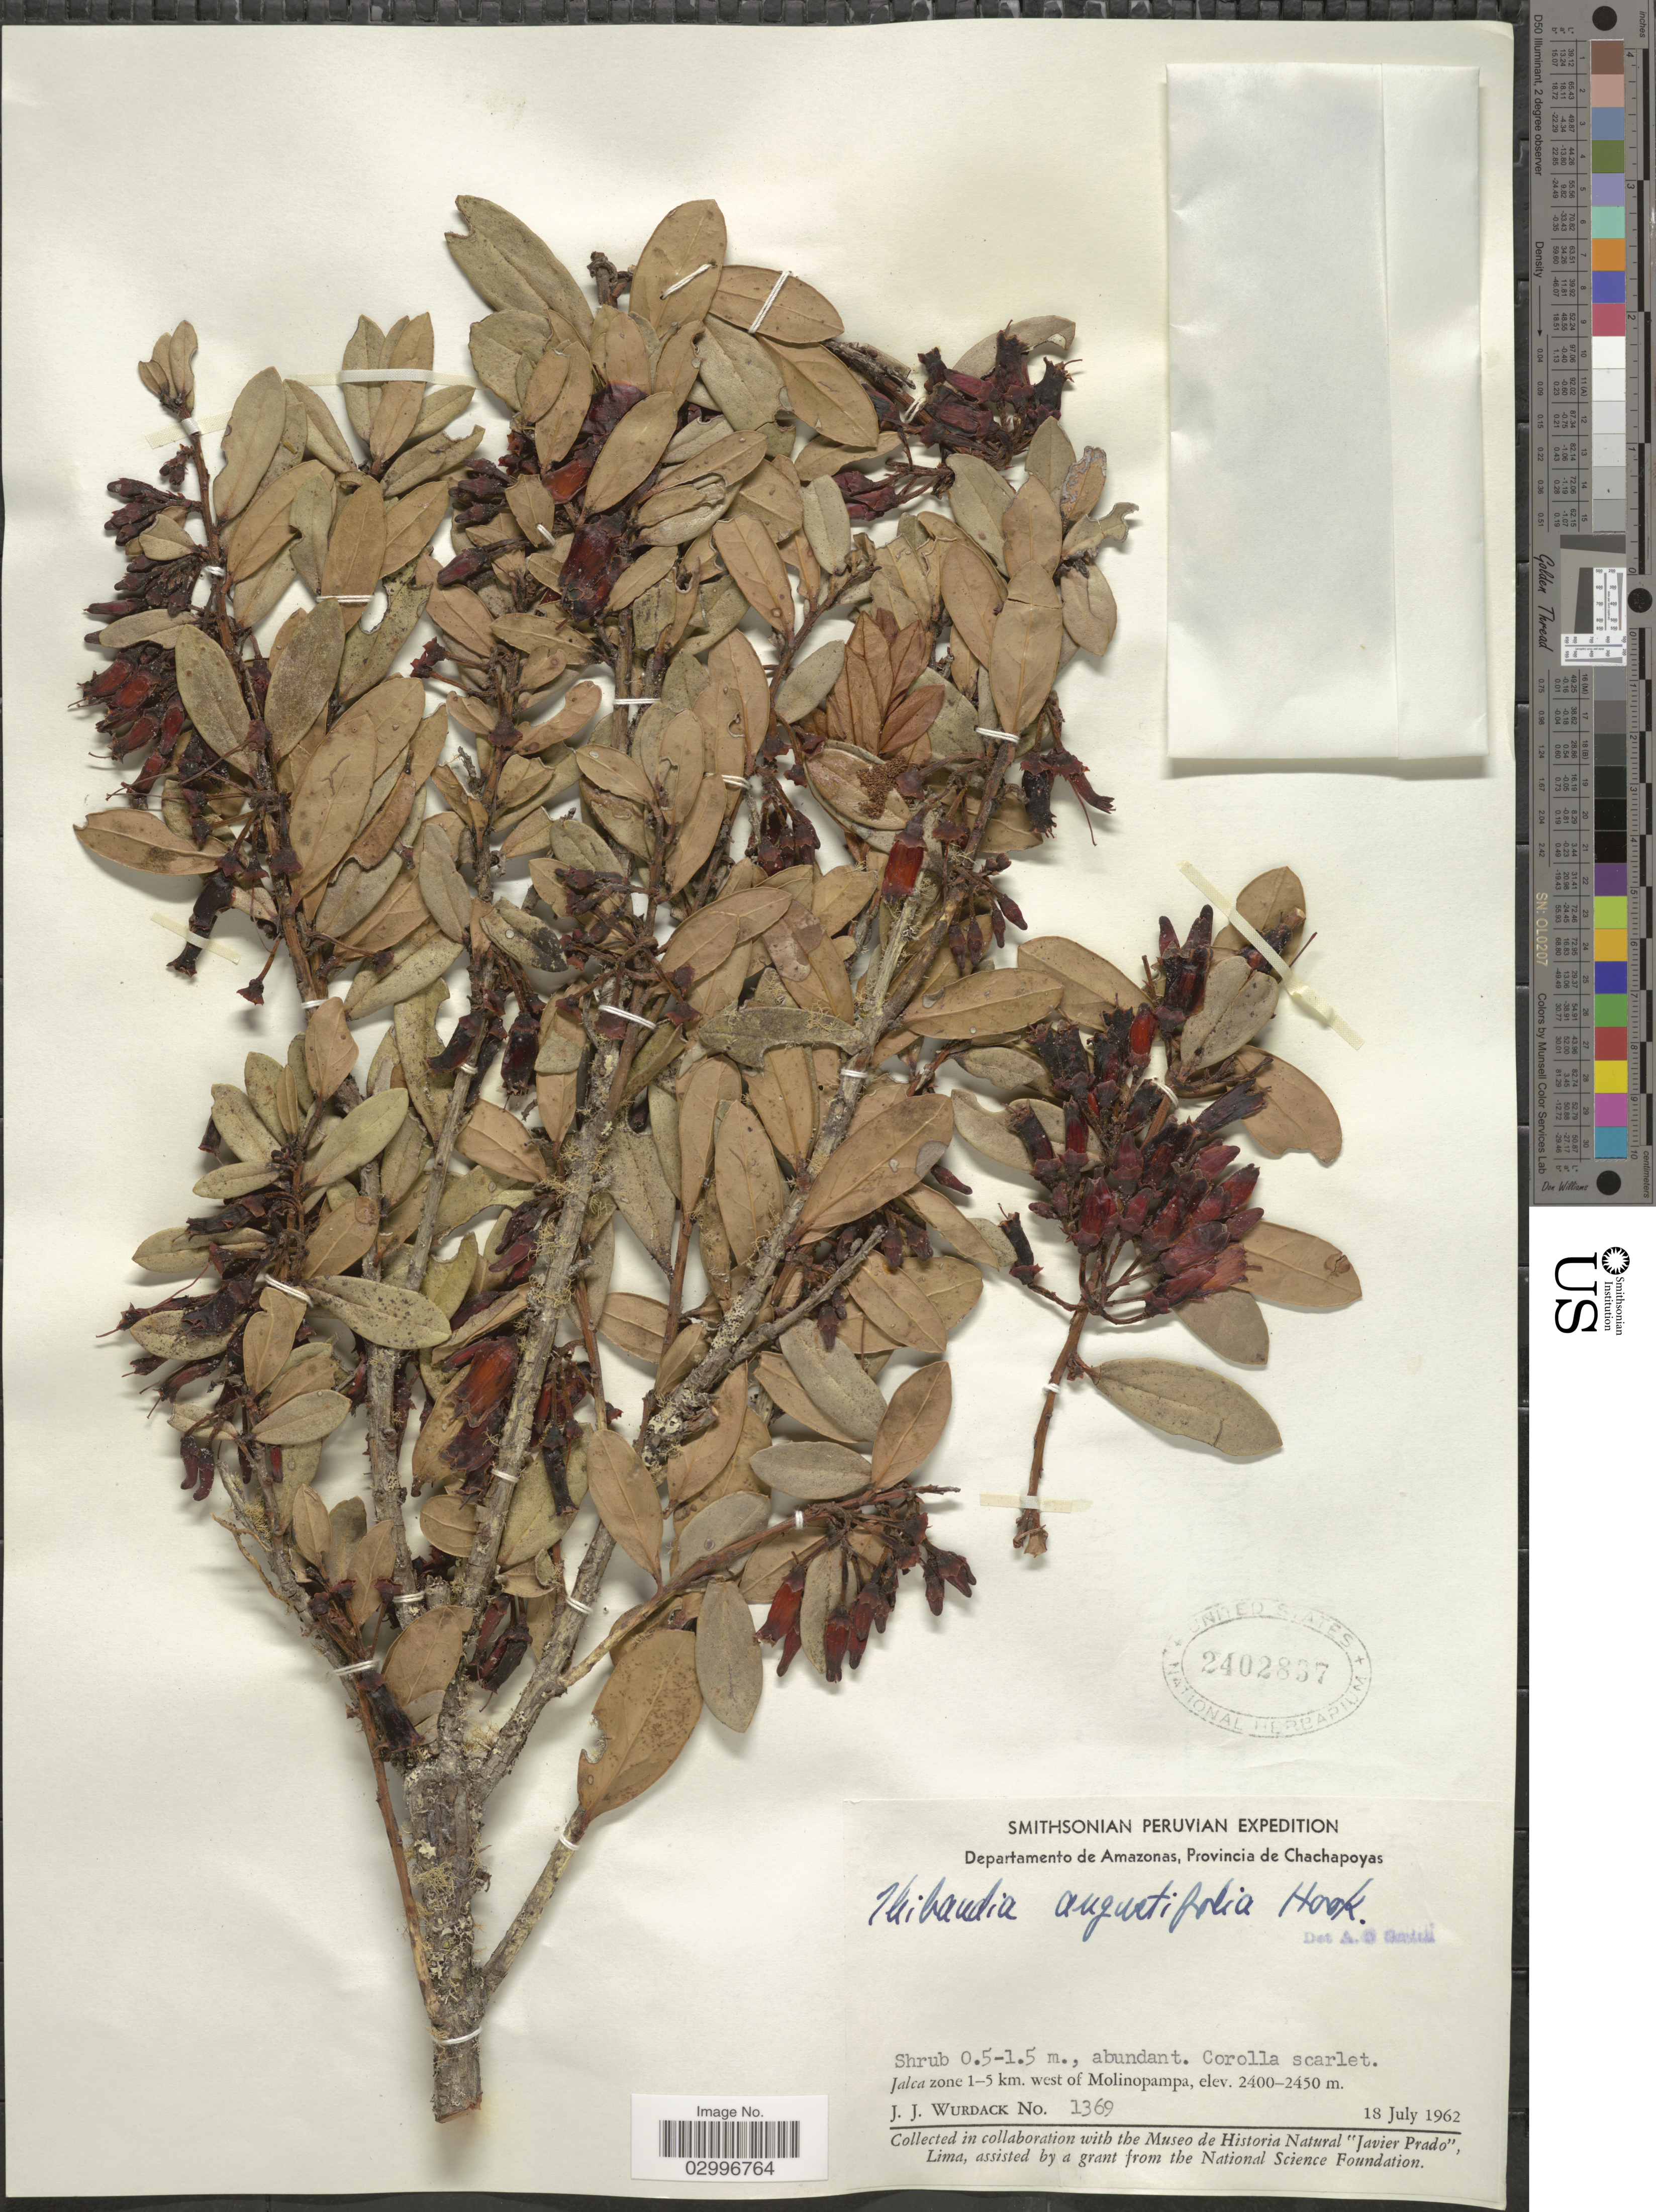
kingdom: Plantae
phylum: Tracheophyta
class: Magnoliopsida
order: Ericales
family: Ericaceae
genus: Thibaudia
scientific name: Thibaudia angustifolia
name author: Hook.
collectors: J. J. Wurdack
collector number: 1369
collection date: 1962-07-18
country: Peru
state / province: Amazonas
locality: Departamento de Amazonas, Provincia de Chachapoyas. Jalca zone 1-5 km. west of Molinopampa.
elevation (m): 2200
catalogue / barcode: US 2402837